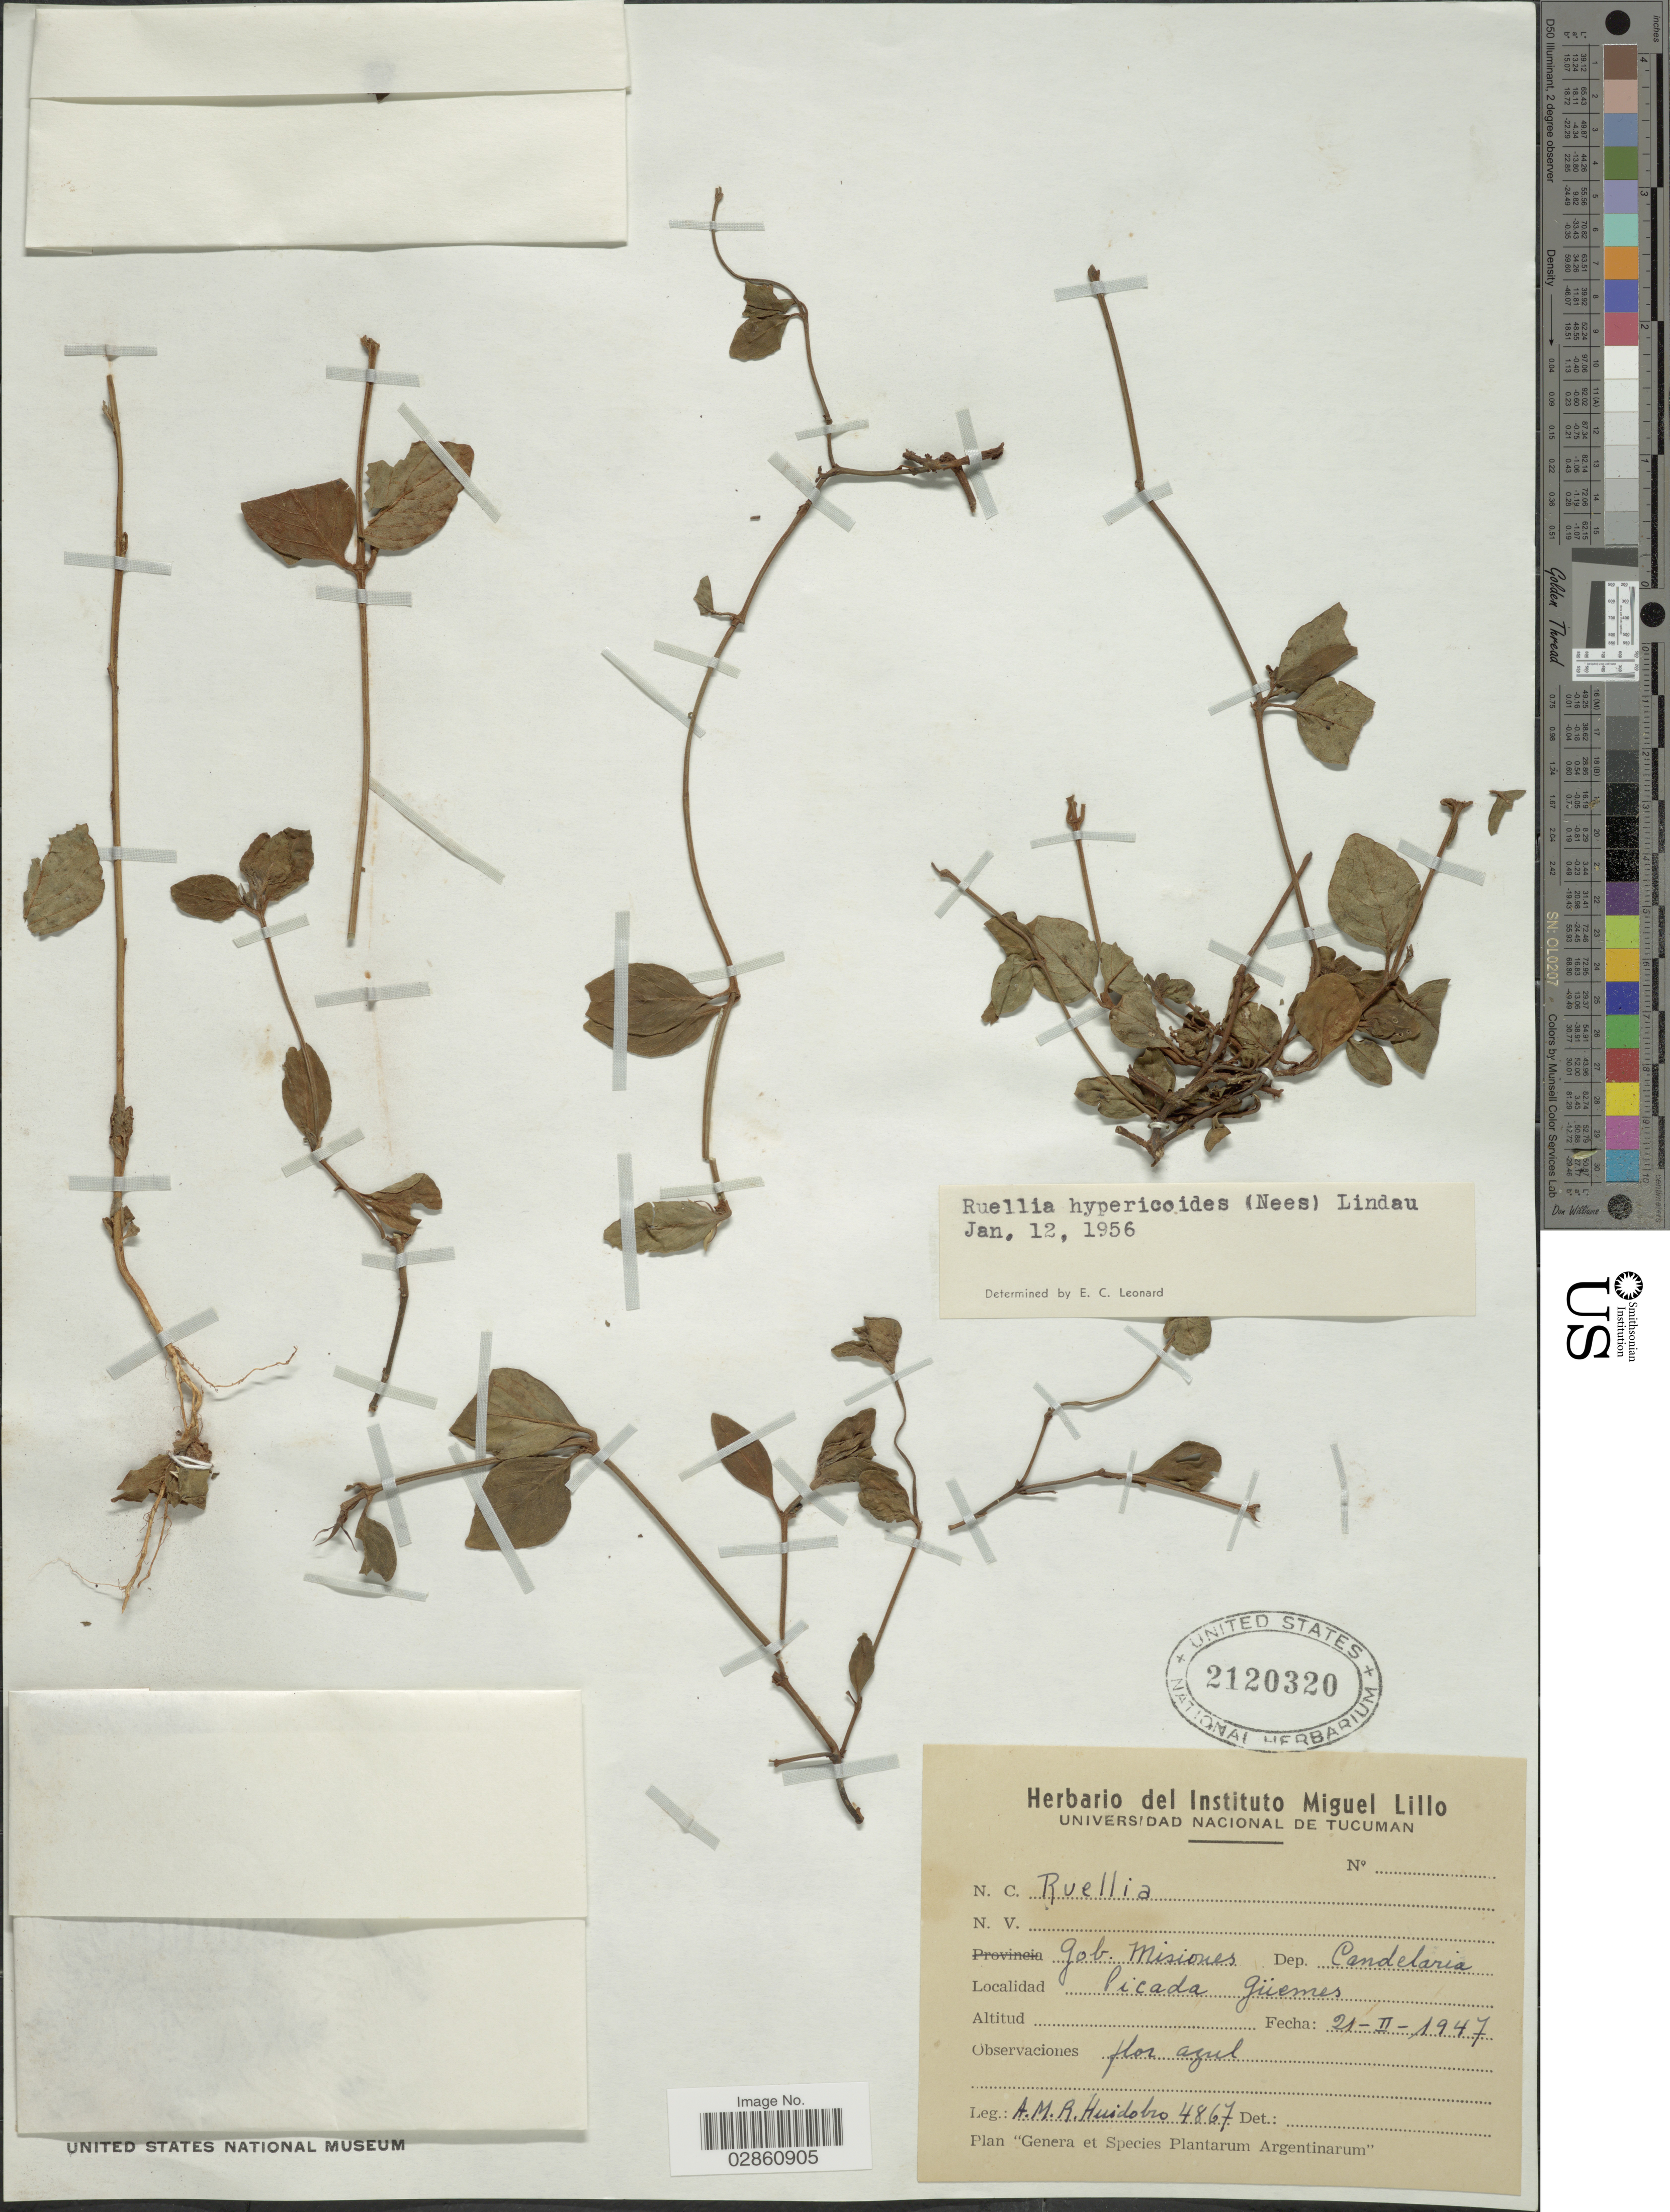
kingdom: Plantae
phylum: Tracheophyta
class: Magnoliopsida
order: Lamiales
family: Acanthaceae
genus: Ruellia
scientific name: Ruellia hypericoides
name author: (Nees) Lindau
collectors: A. M. R. Huidobro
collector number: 4867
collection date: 1947-02-21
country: Argentina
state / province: Misiones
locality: Gob. Misiones. Dep. Candelaria. Picada Güemes.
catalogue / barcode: US 2120320